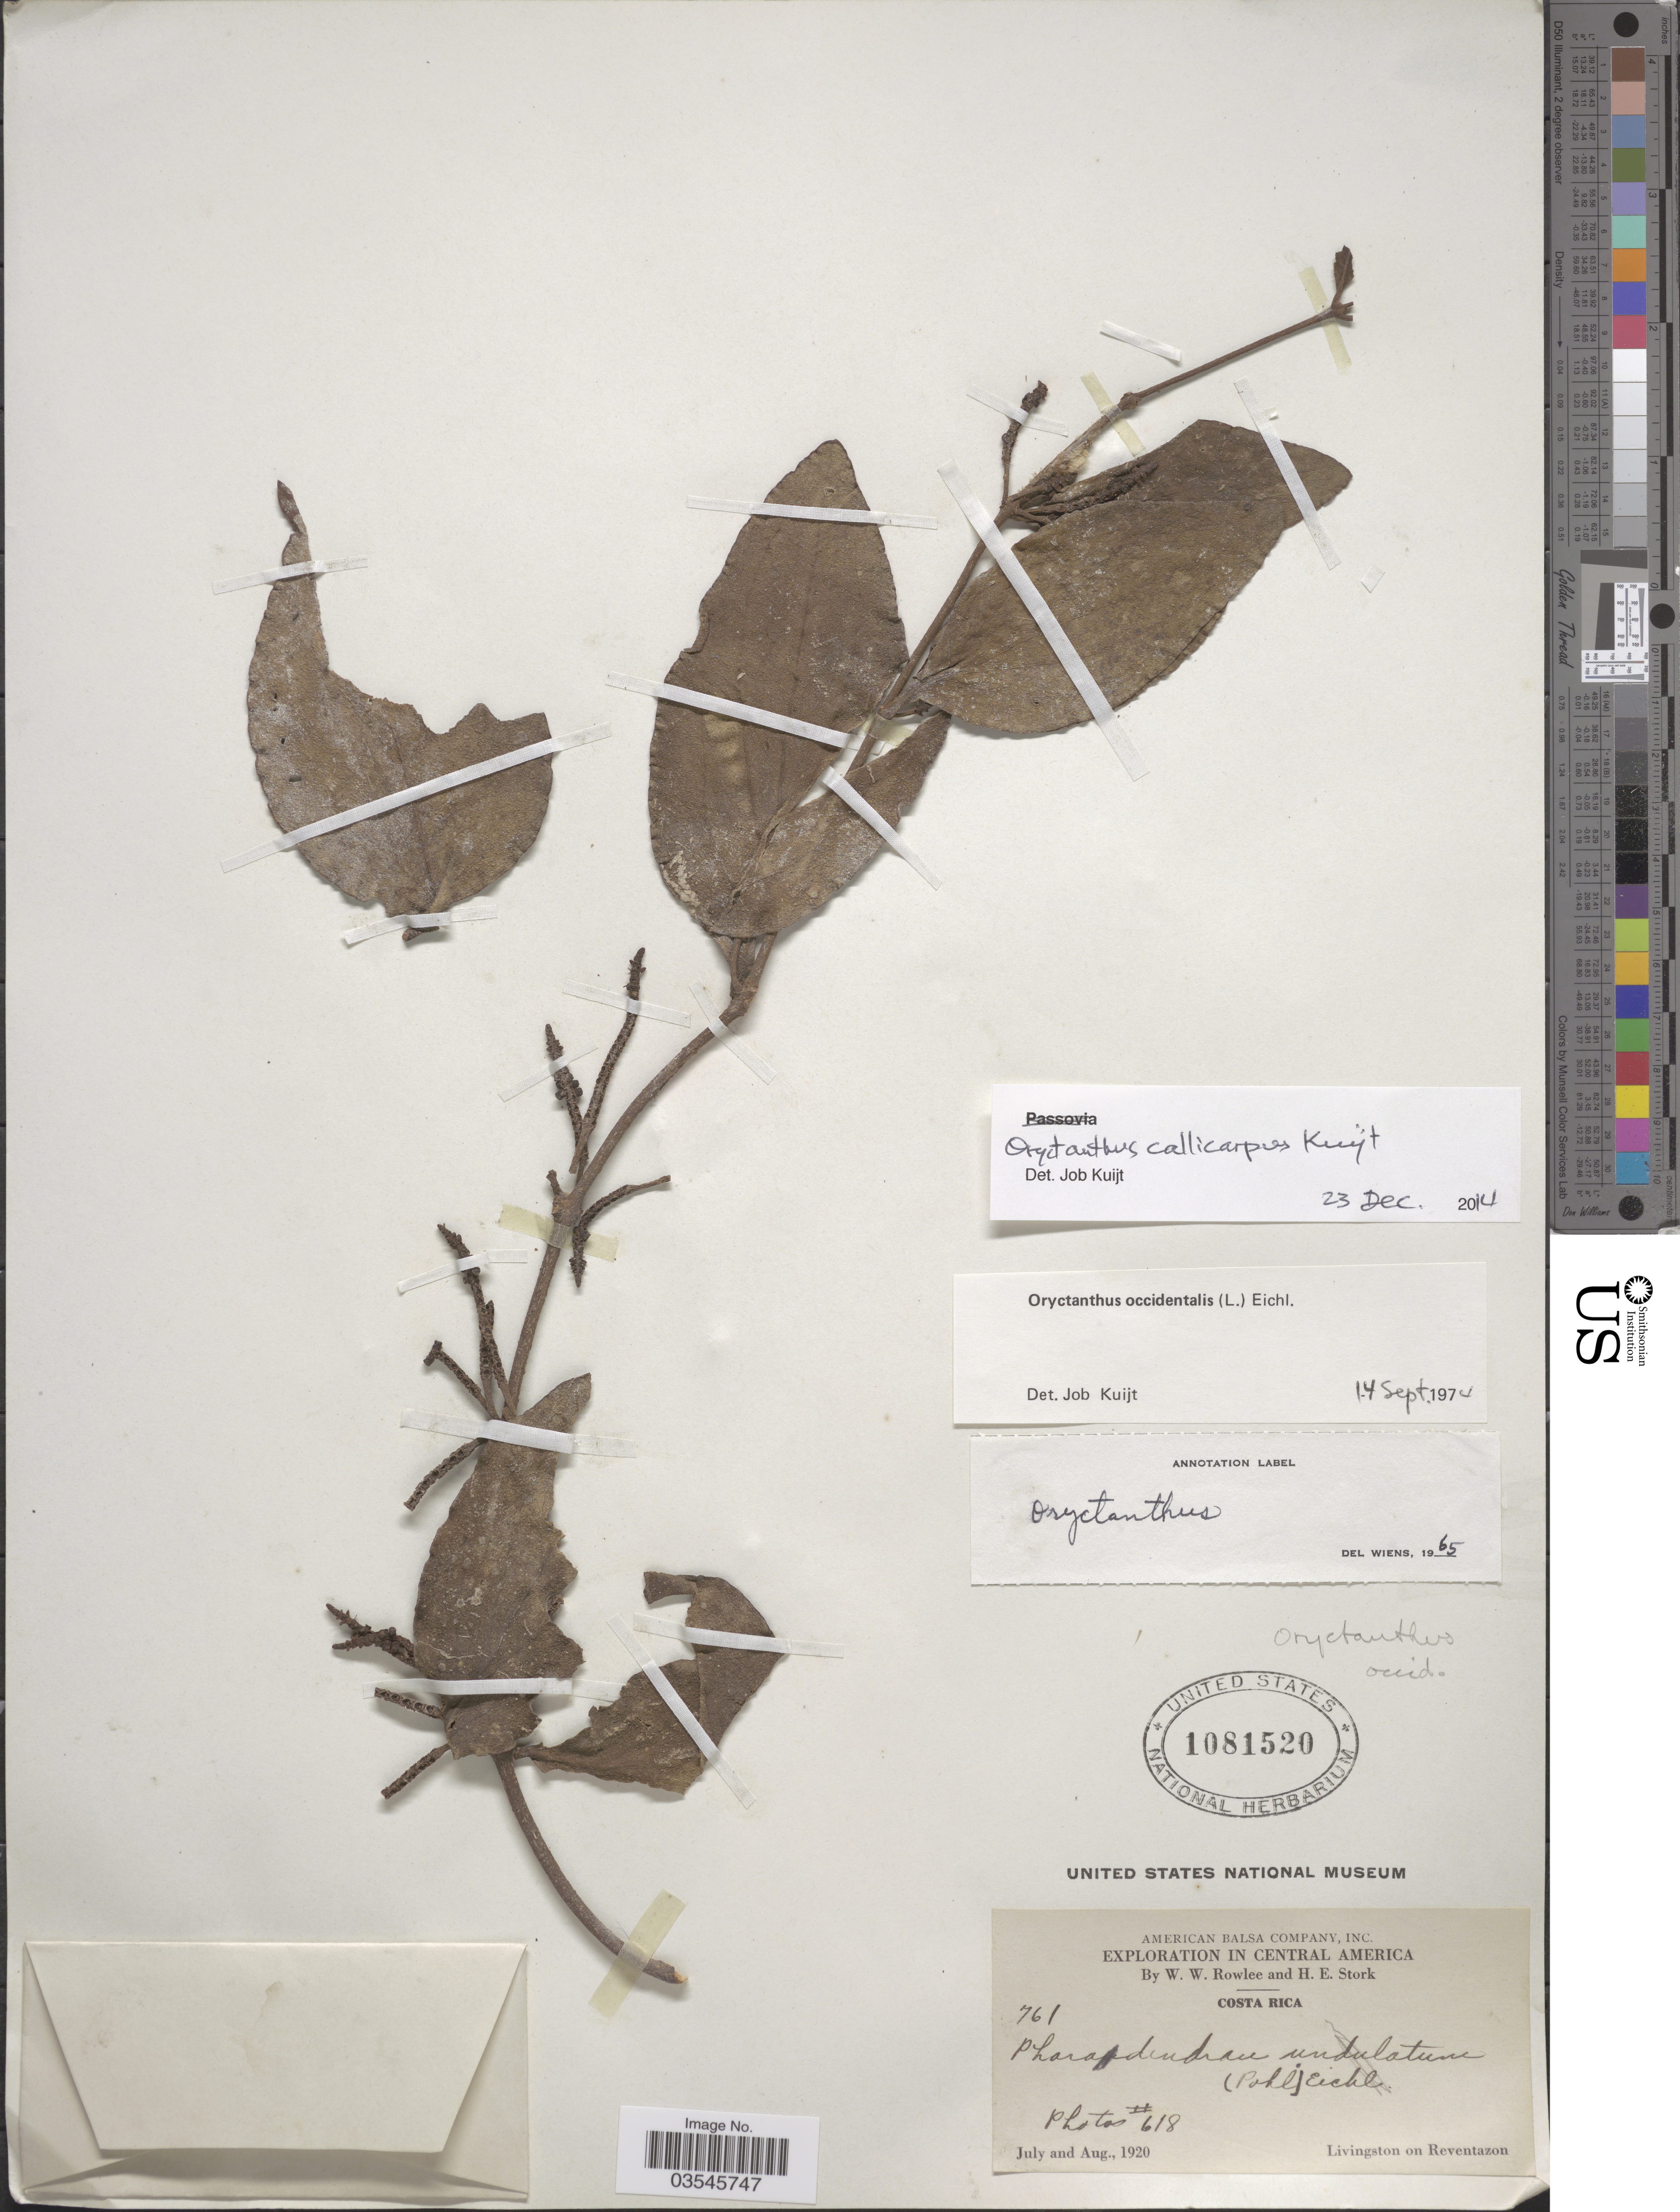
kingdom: Plantae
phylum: Tracheophyta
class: Magnoliopsida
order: Santalales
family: Loranthaceae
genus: Oryctanthus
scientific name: Oryctanthus callicarpus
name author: Kuijt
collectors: W. W. Rowlee & H. E. Stork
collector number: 761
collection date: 1920-07/1920-08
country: Costa Rica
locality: Livingston on Reventazon.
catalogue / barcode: US 1081520